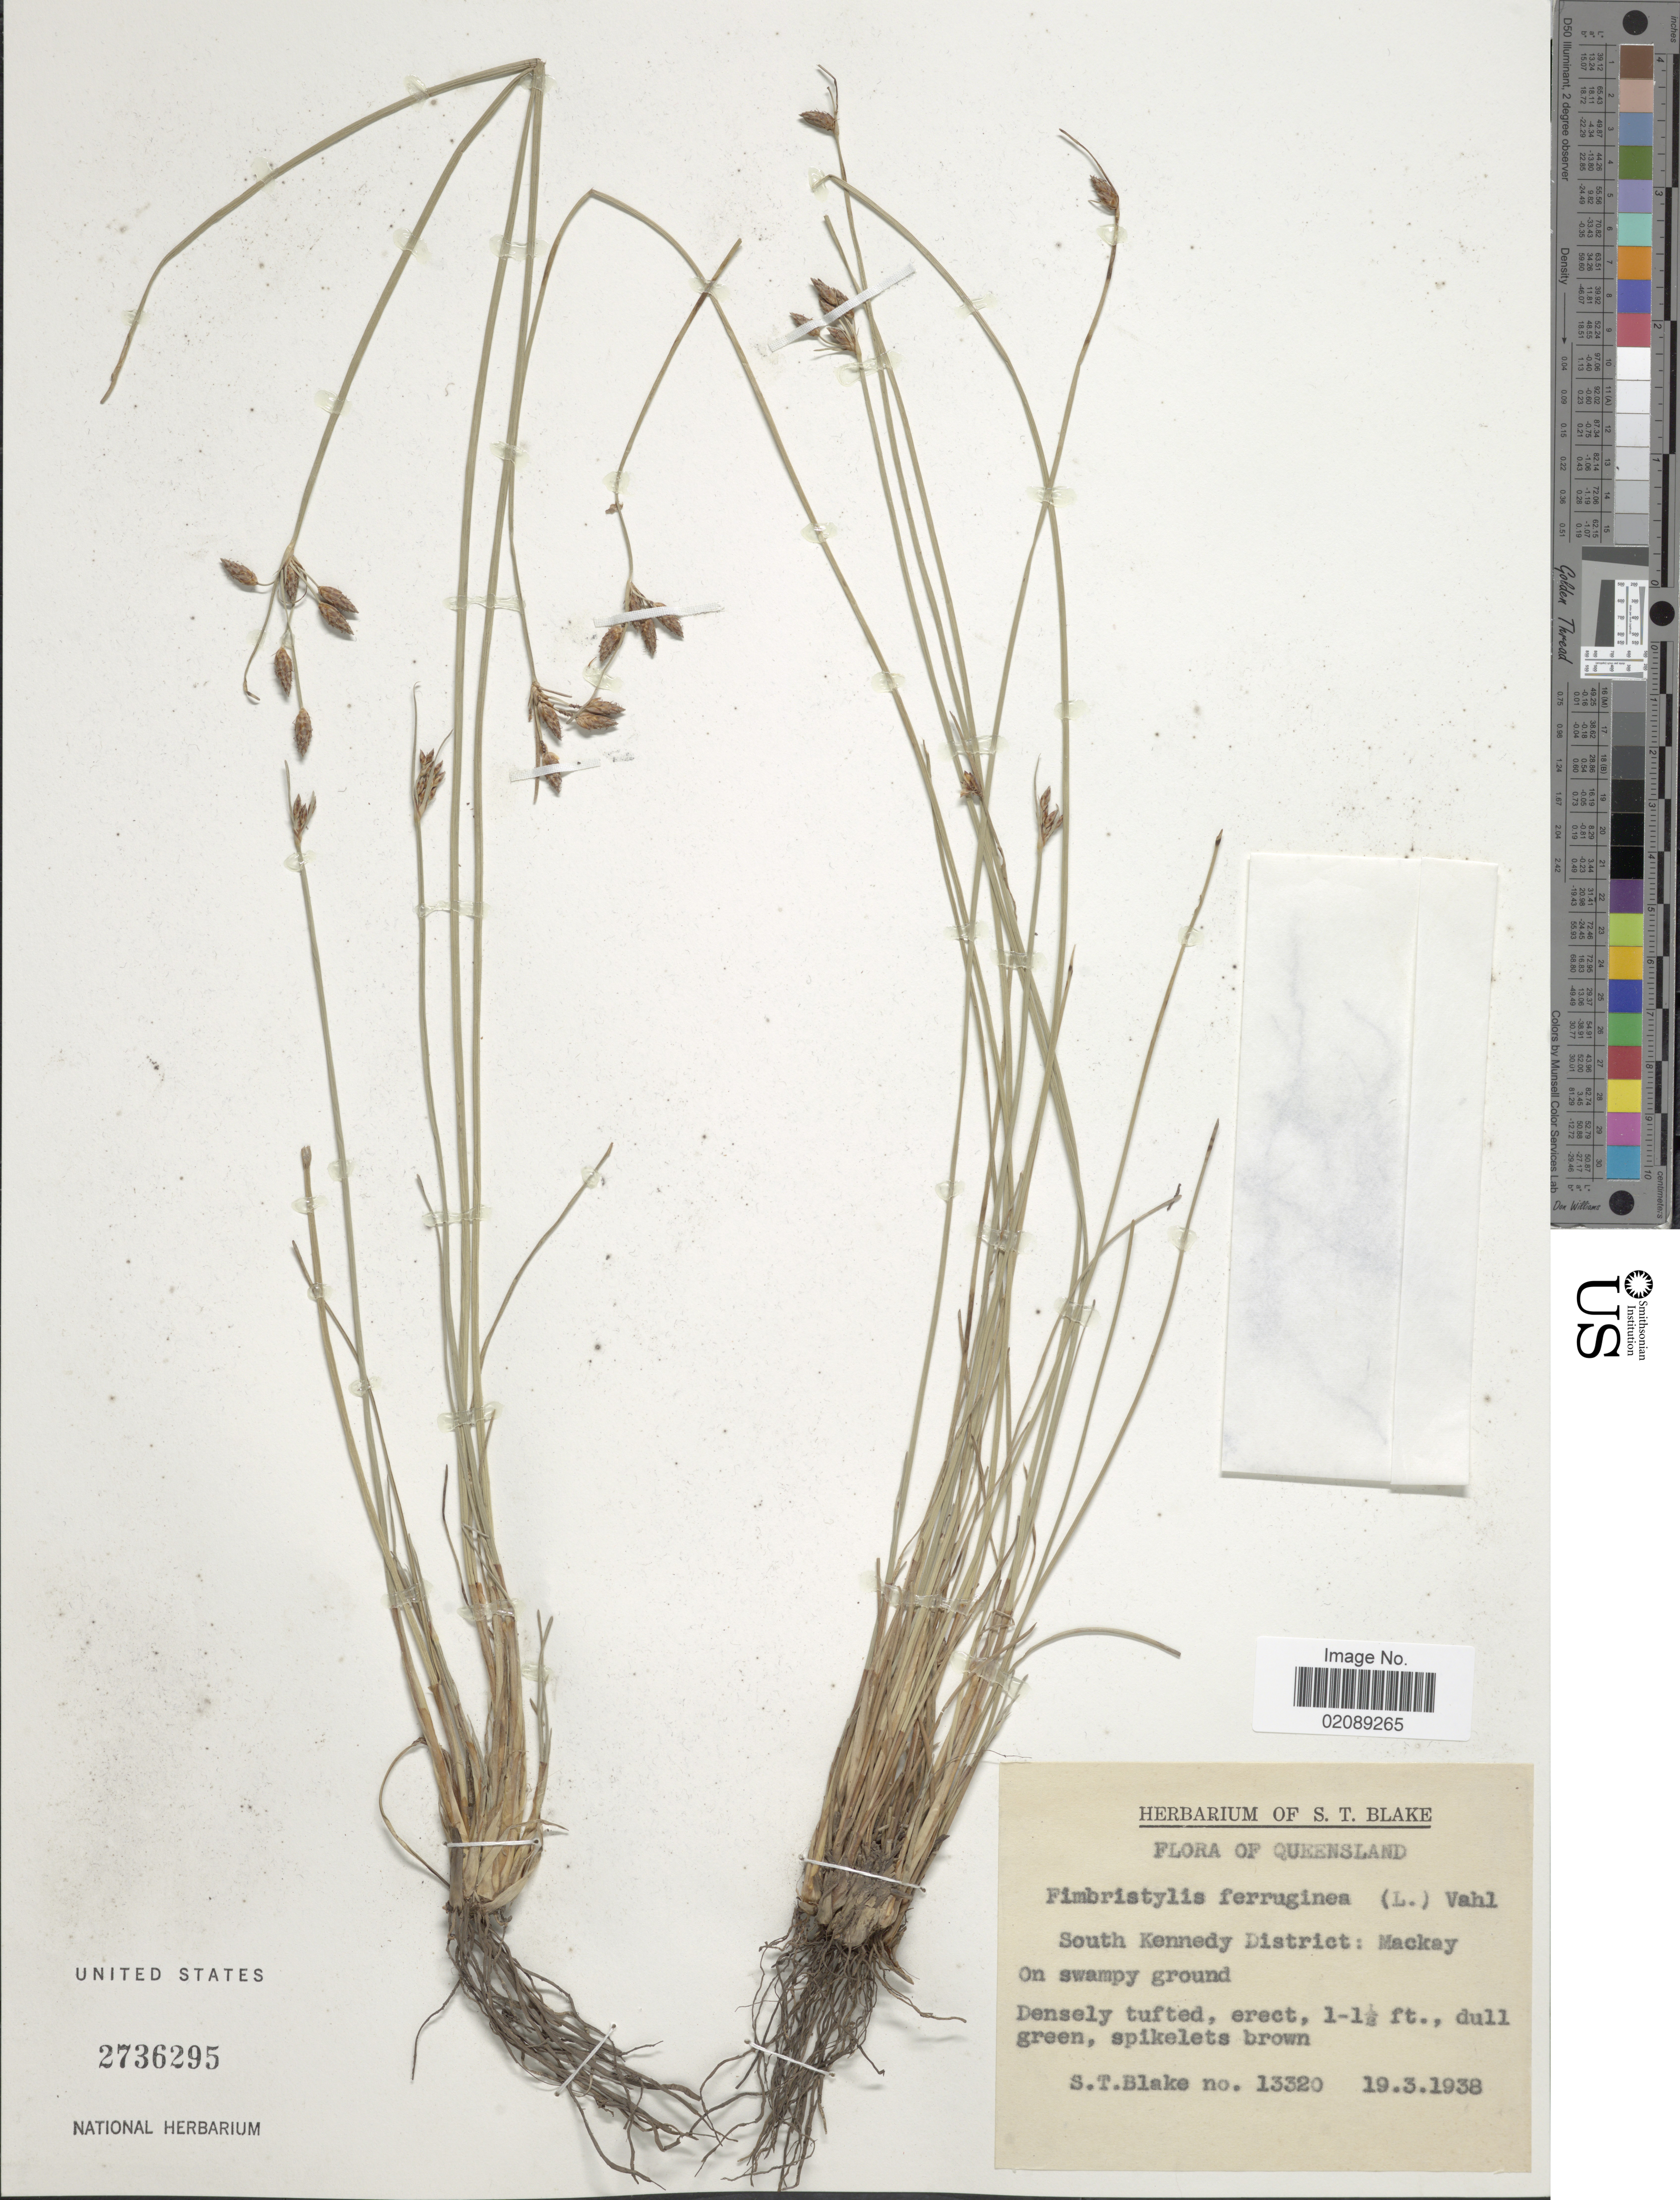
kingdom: Plantae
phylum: Tracheophyta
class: Liliopsida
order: Poales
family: Cyperaceae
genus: Fimbristylis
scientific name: Fimbristylis ferruginea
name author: (L.) Vahl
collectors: S. T. Blake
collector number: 13320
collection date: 1938-03-19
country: Australia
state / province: Queensland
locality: South Kennedy District: Mackay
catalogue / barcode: US 2736295